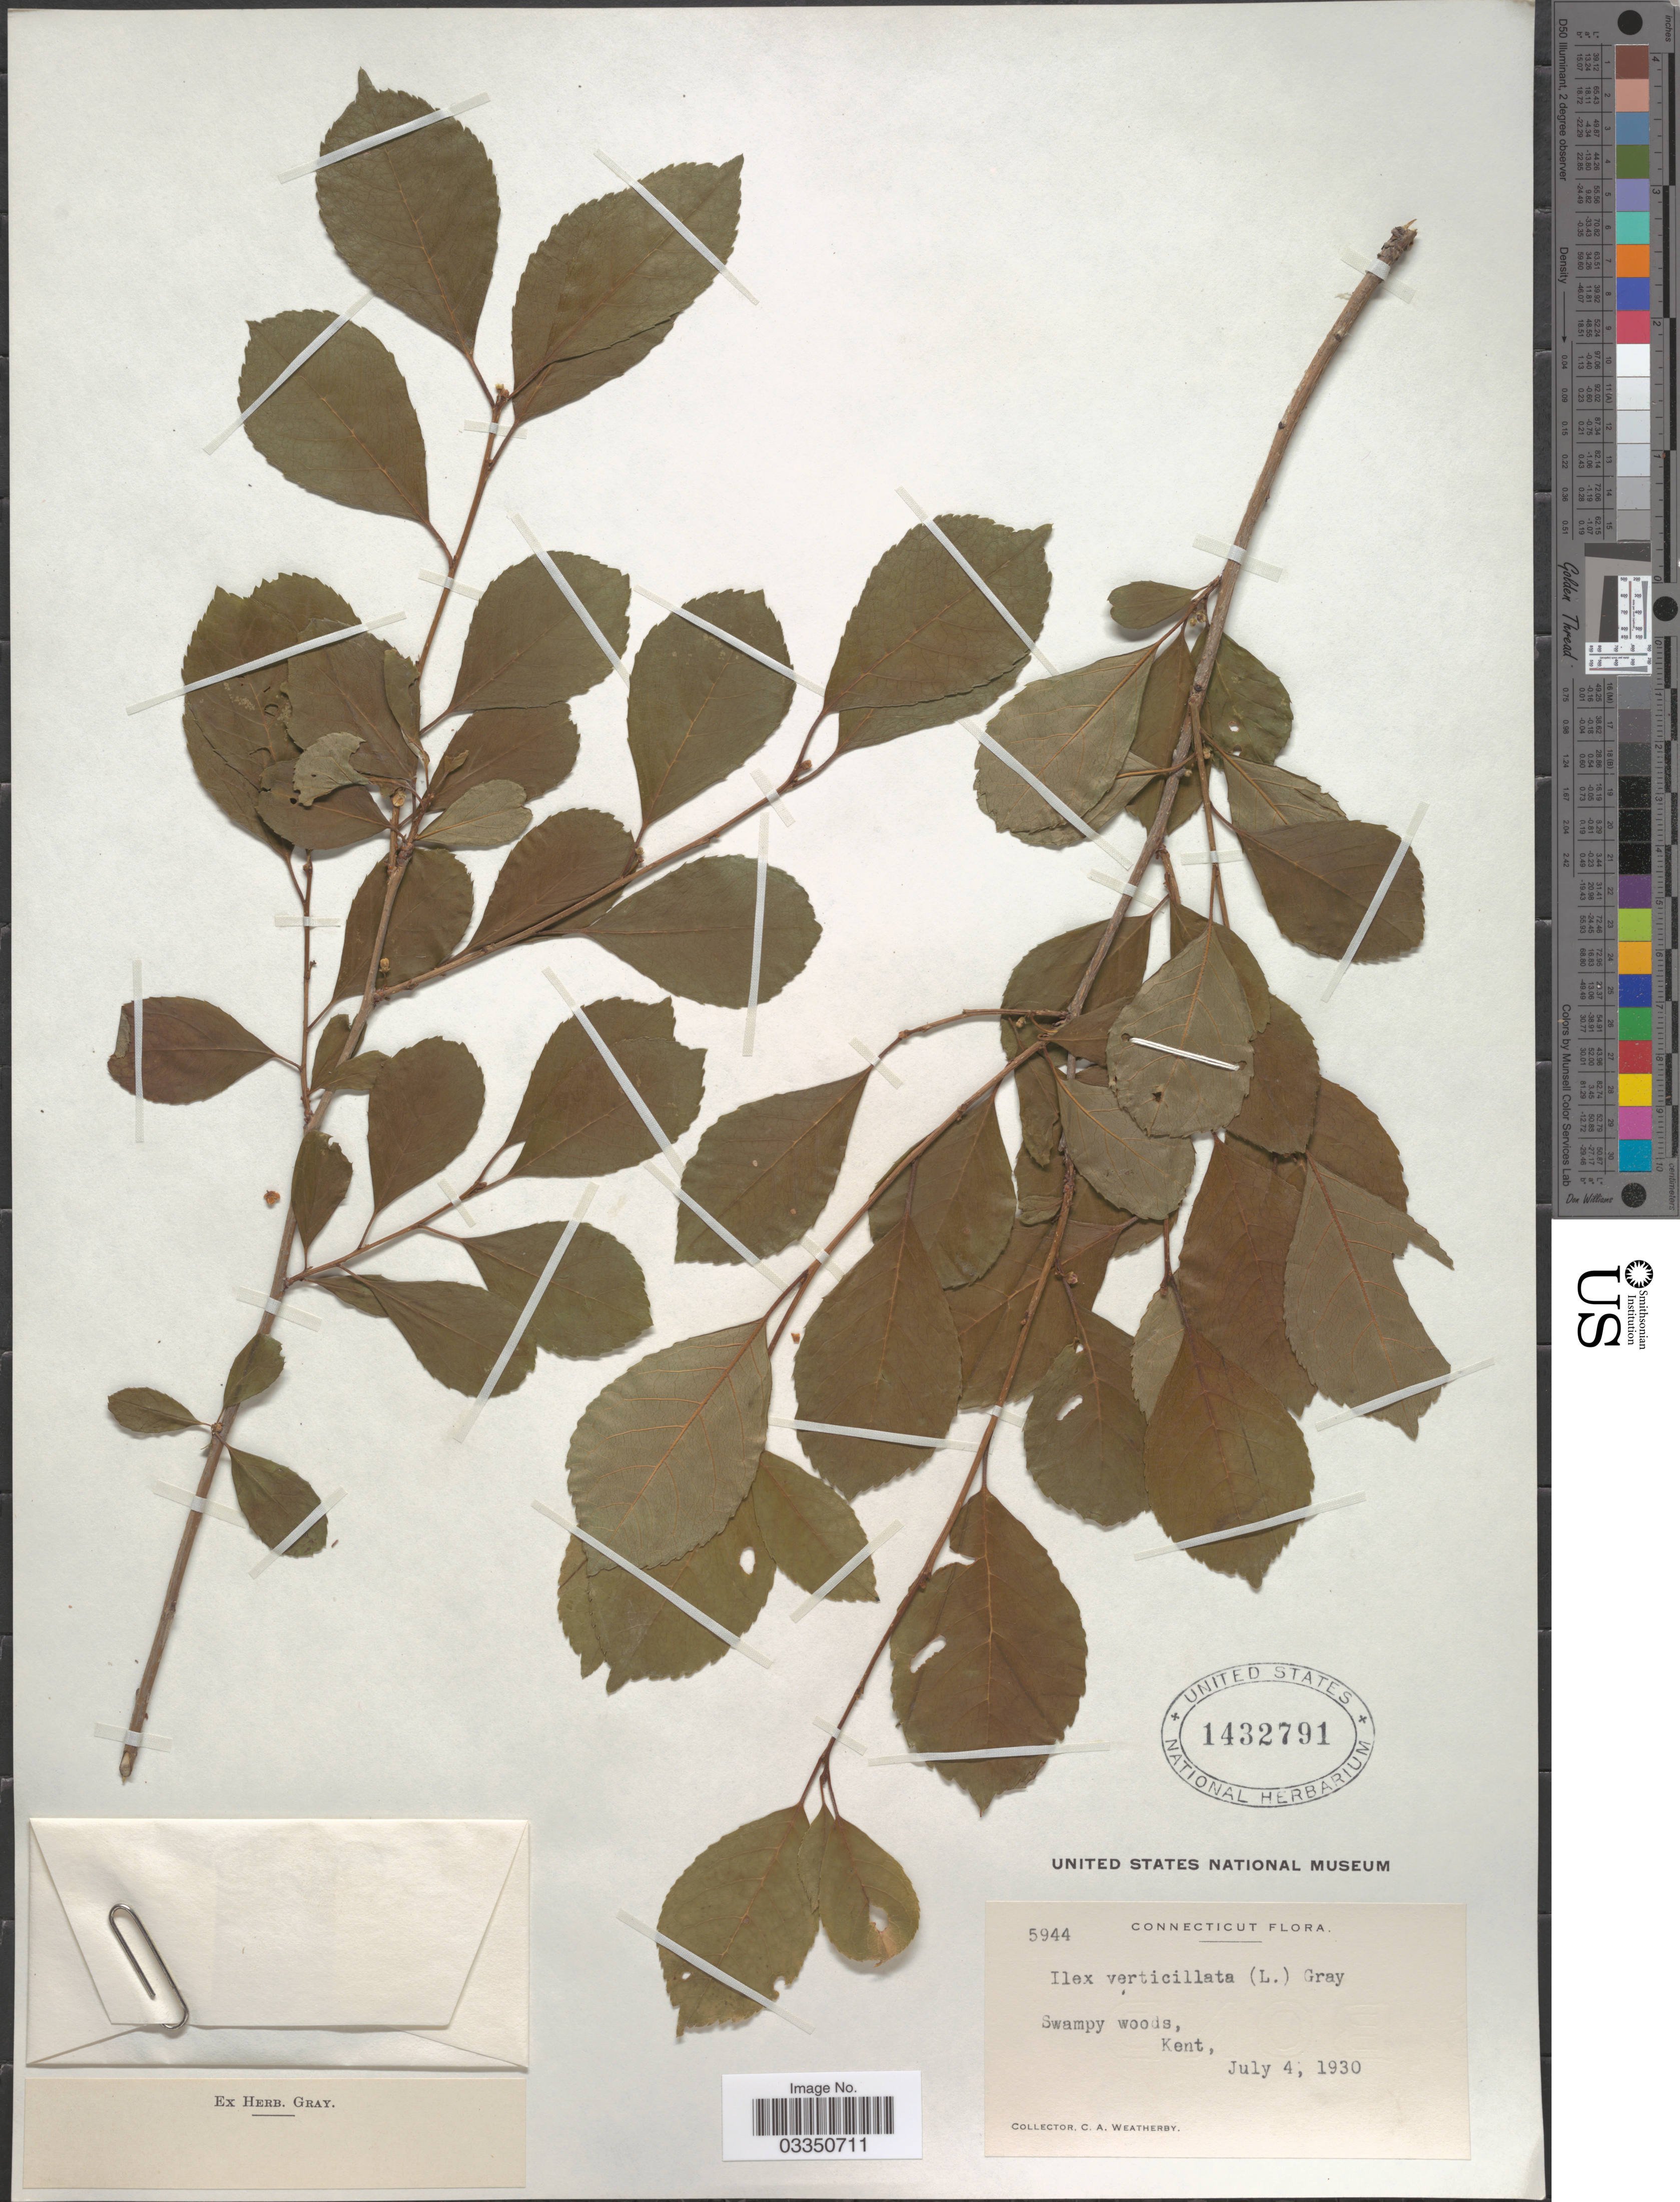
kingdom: Plantae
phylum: Tracheophyta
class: Magnoliopsida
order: Aquifoliales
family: Aquifoliaceae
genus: Ilex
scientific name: Ilex verticillata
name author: (L.) A. Gray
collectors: C. A. Weatherby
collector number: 5944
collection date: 1930-07-04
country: United States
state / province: Connecticut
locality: Kent.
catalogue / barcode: US 1432791